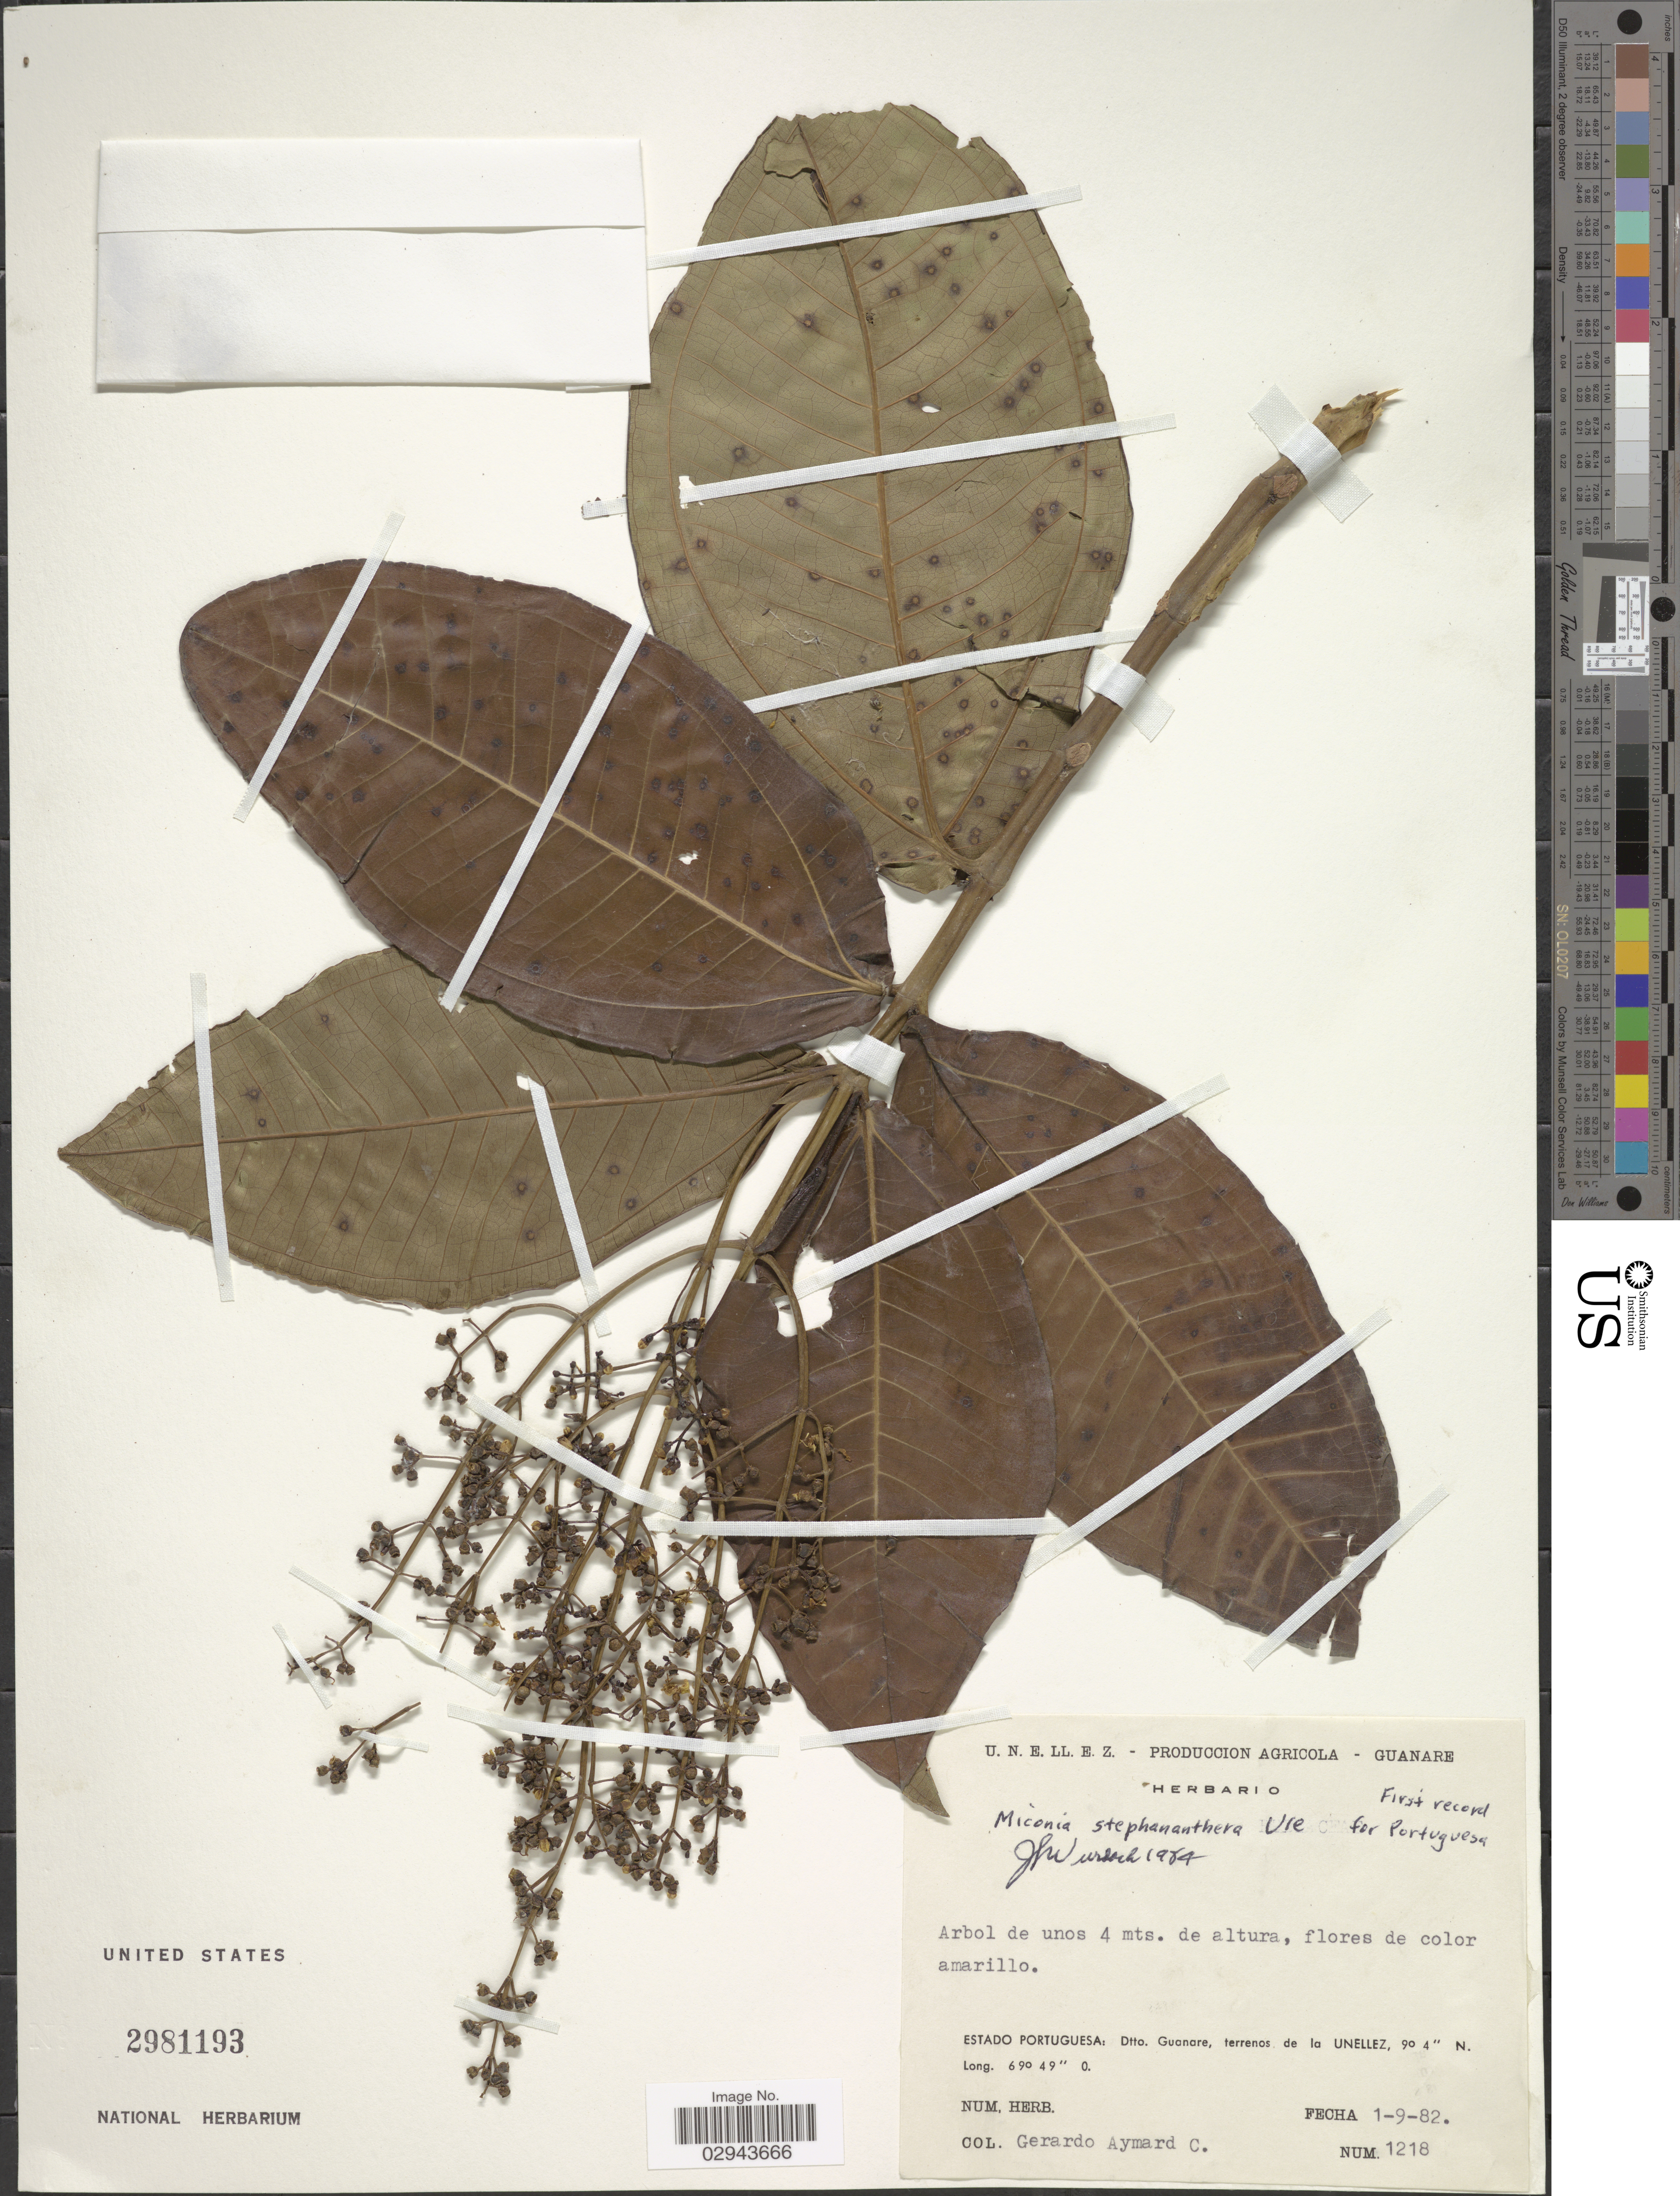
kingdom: Plantae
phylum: Tracheophyta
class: Magnoliopsida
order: Myrtales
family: Melastomataceae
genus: Miconia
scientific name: Miconia stephananthera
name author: Ule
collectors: G. A. Aymard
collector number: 1218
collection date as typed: Transcribed d/m/y: 1/9/82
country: Venezuela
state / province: Portuguesa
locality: Dtto. Guanare, terrenos de la UNELLEZ.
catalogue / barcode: US 2981193